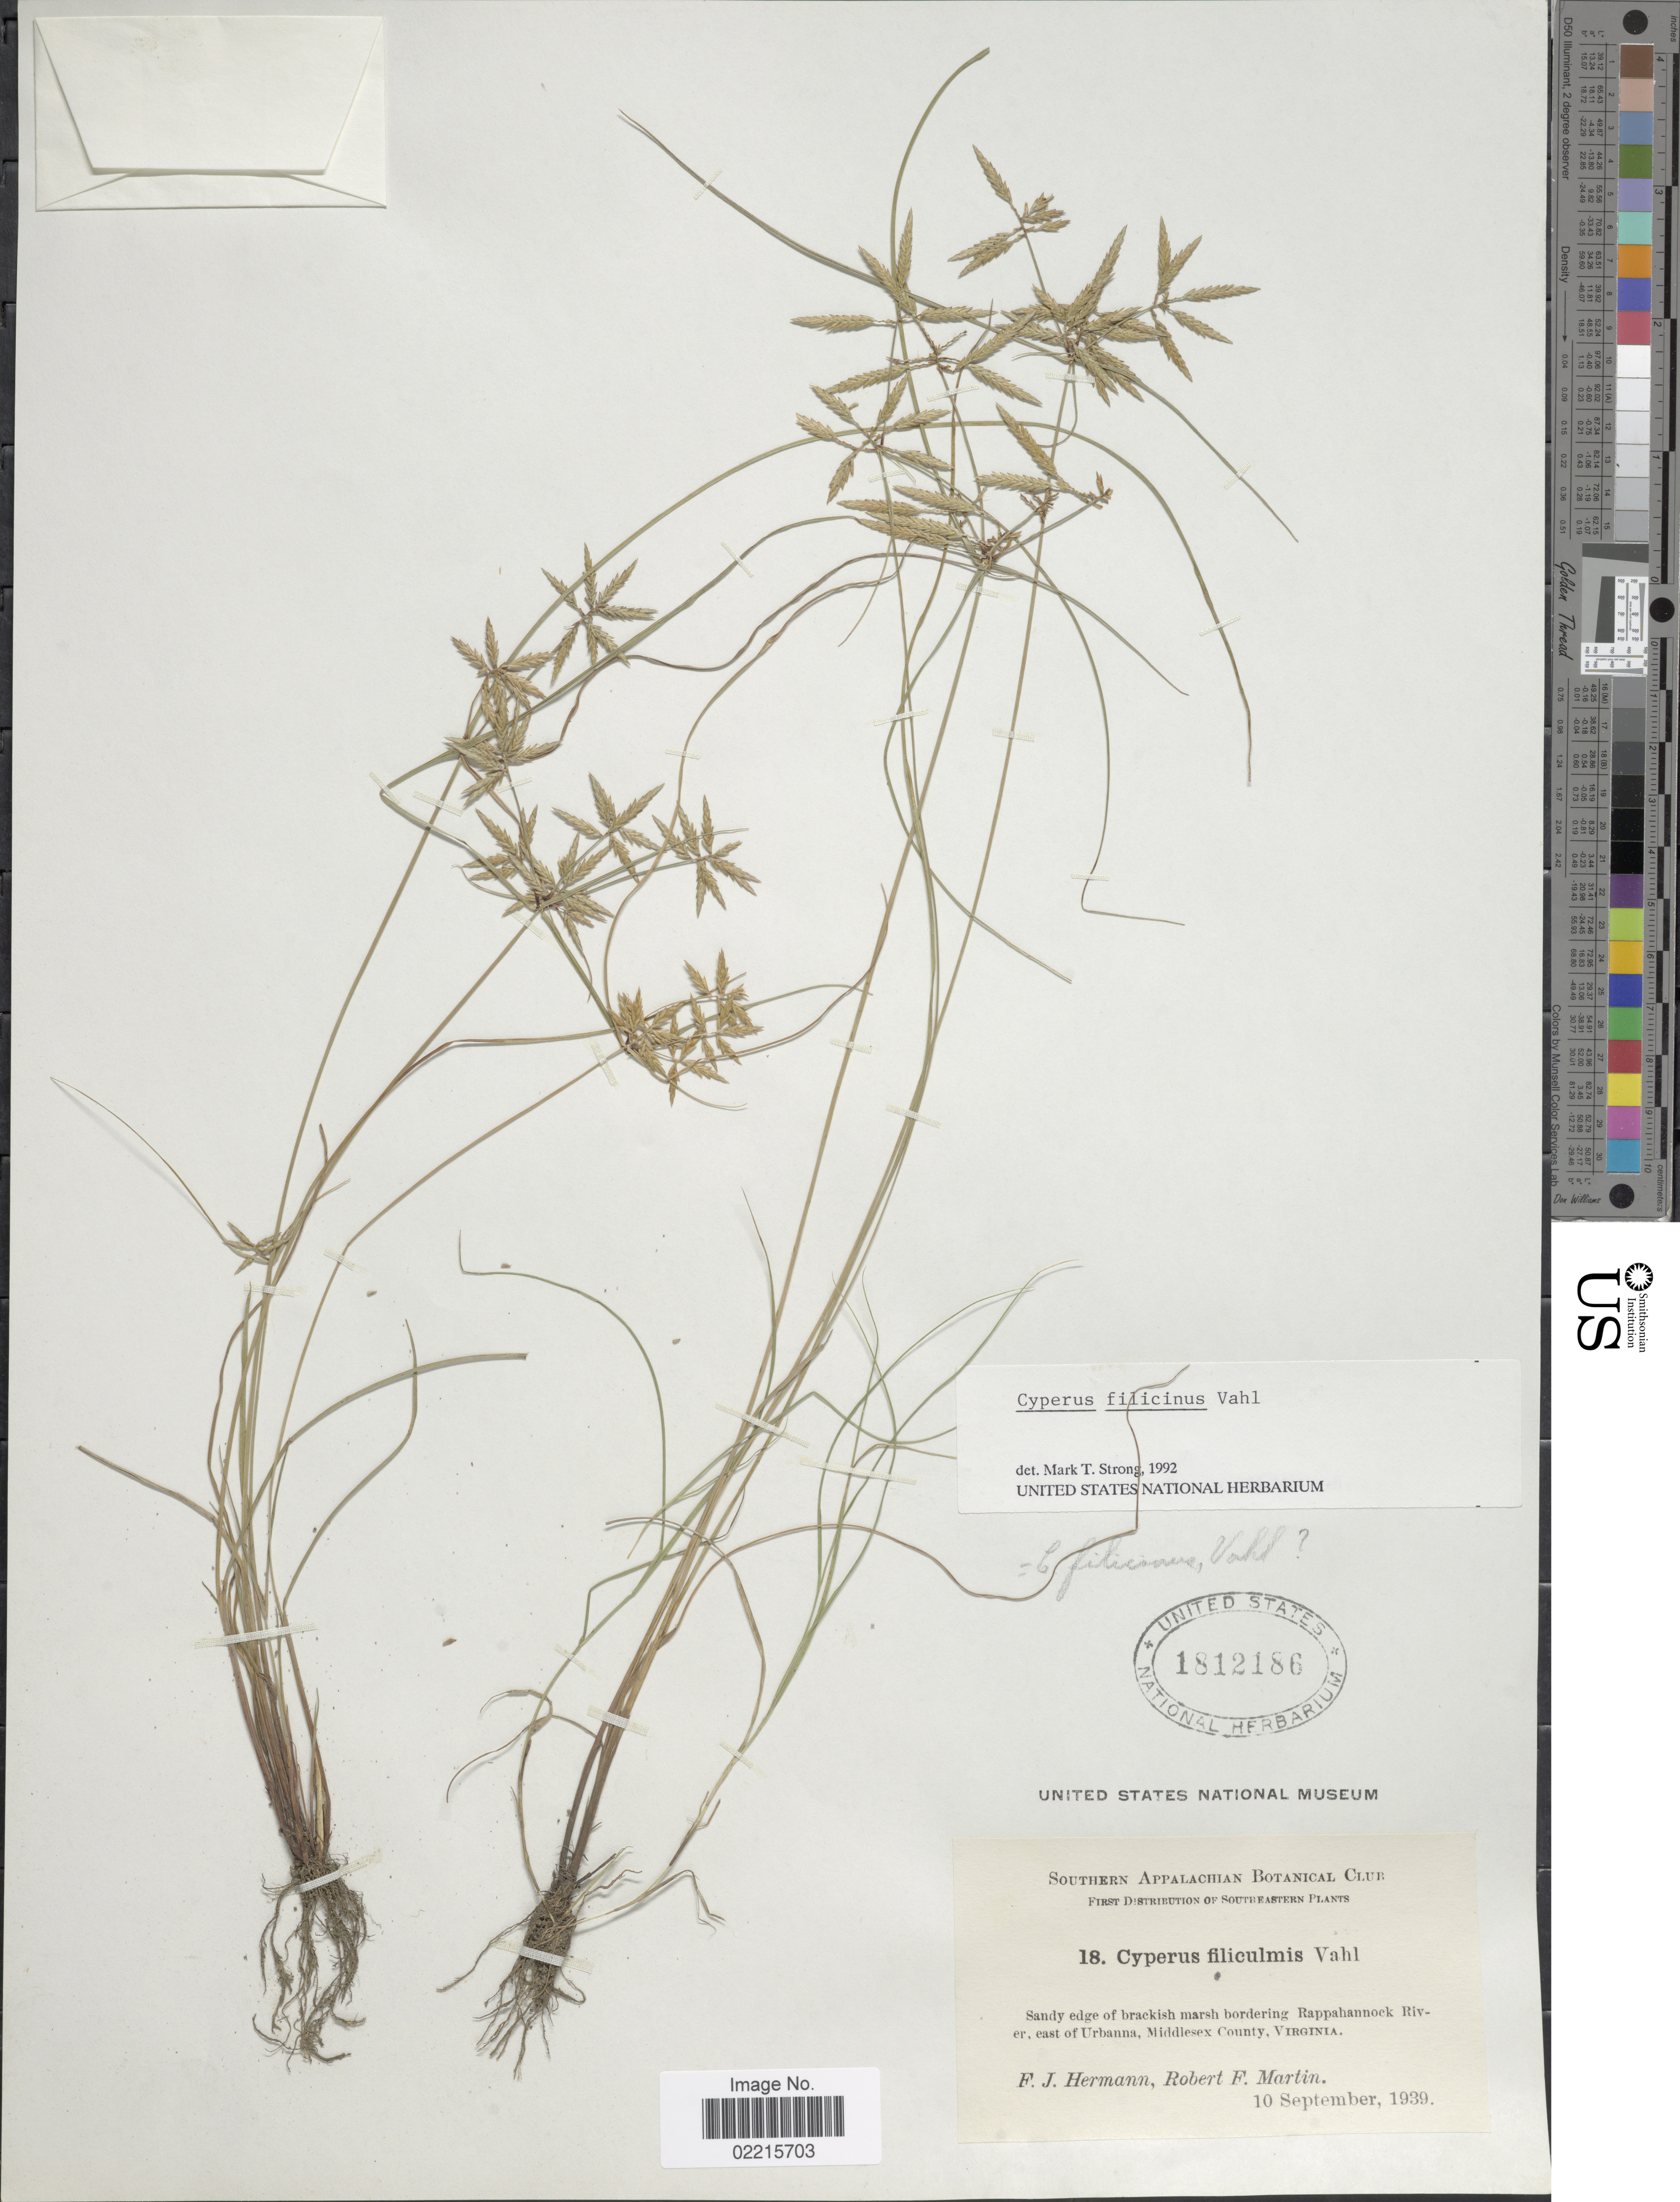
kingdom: Plantae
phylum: Tracheophyta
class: Liliopsida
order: Poales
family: Cyperaceae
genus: Cyperus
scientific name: Cyperus filicinus Vahl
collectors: F. J. Hermann & R. F. Martin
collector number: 18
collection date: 1939-09-10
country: United States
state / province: Virginia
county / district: Middlesex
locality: Southern Appalachian [unsure placement] Rappahannock River, east of Urbanna, Middlesex County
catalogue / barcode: US 1812186